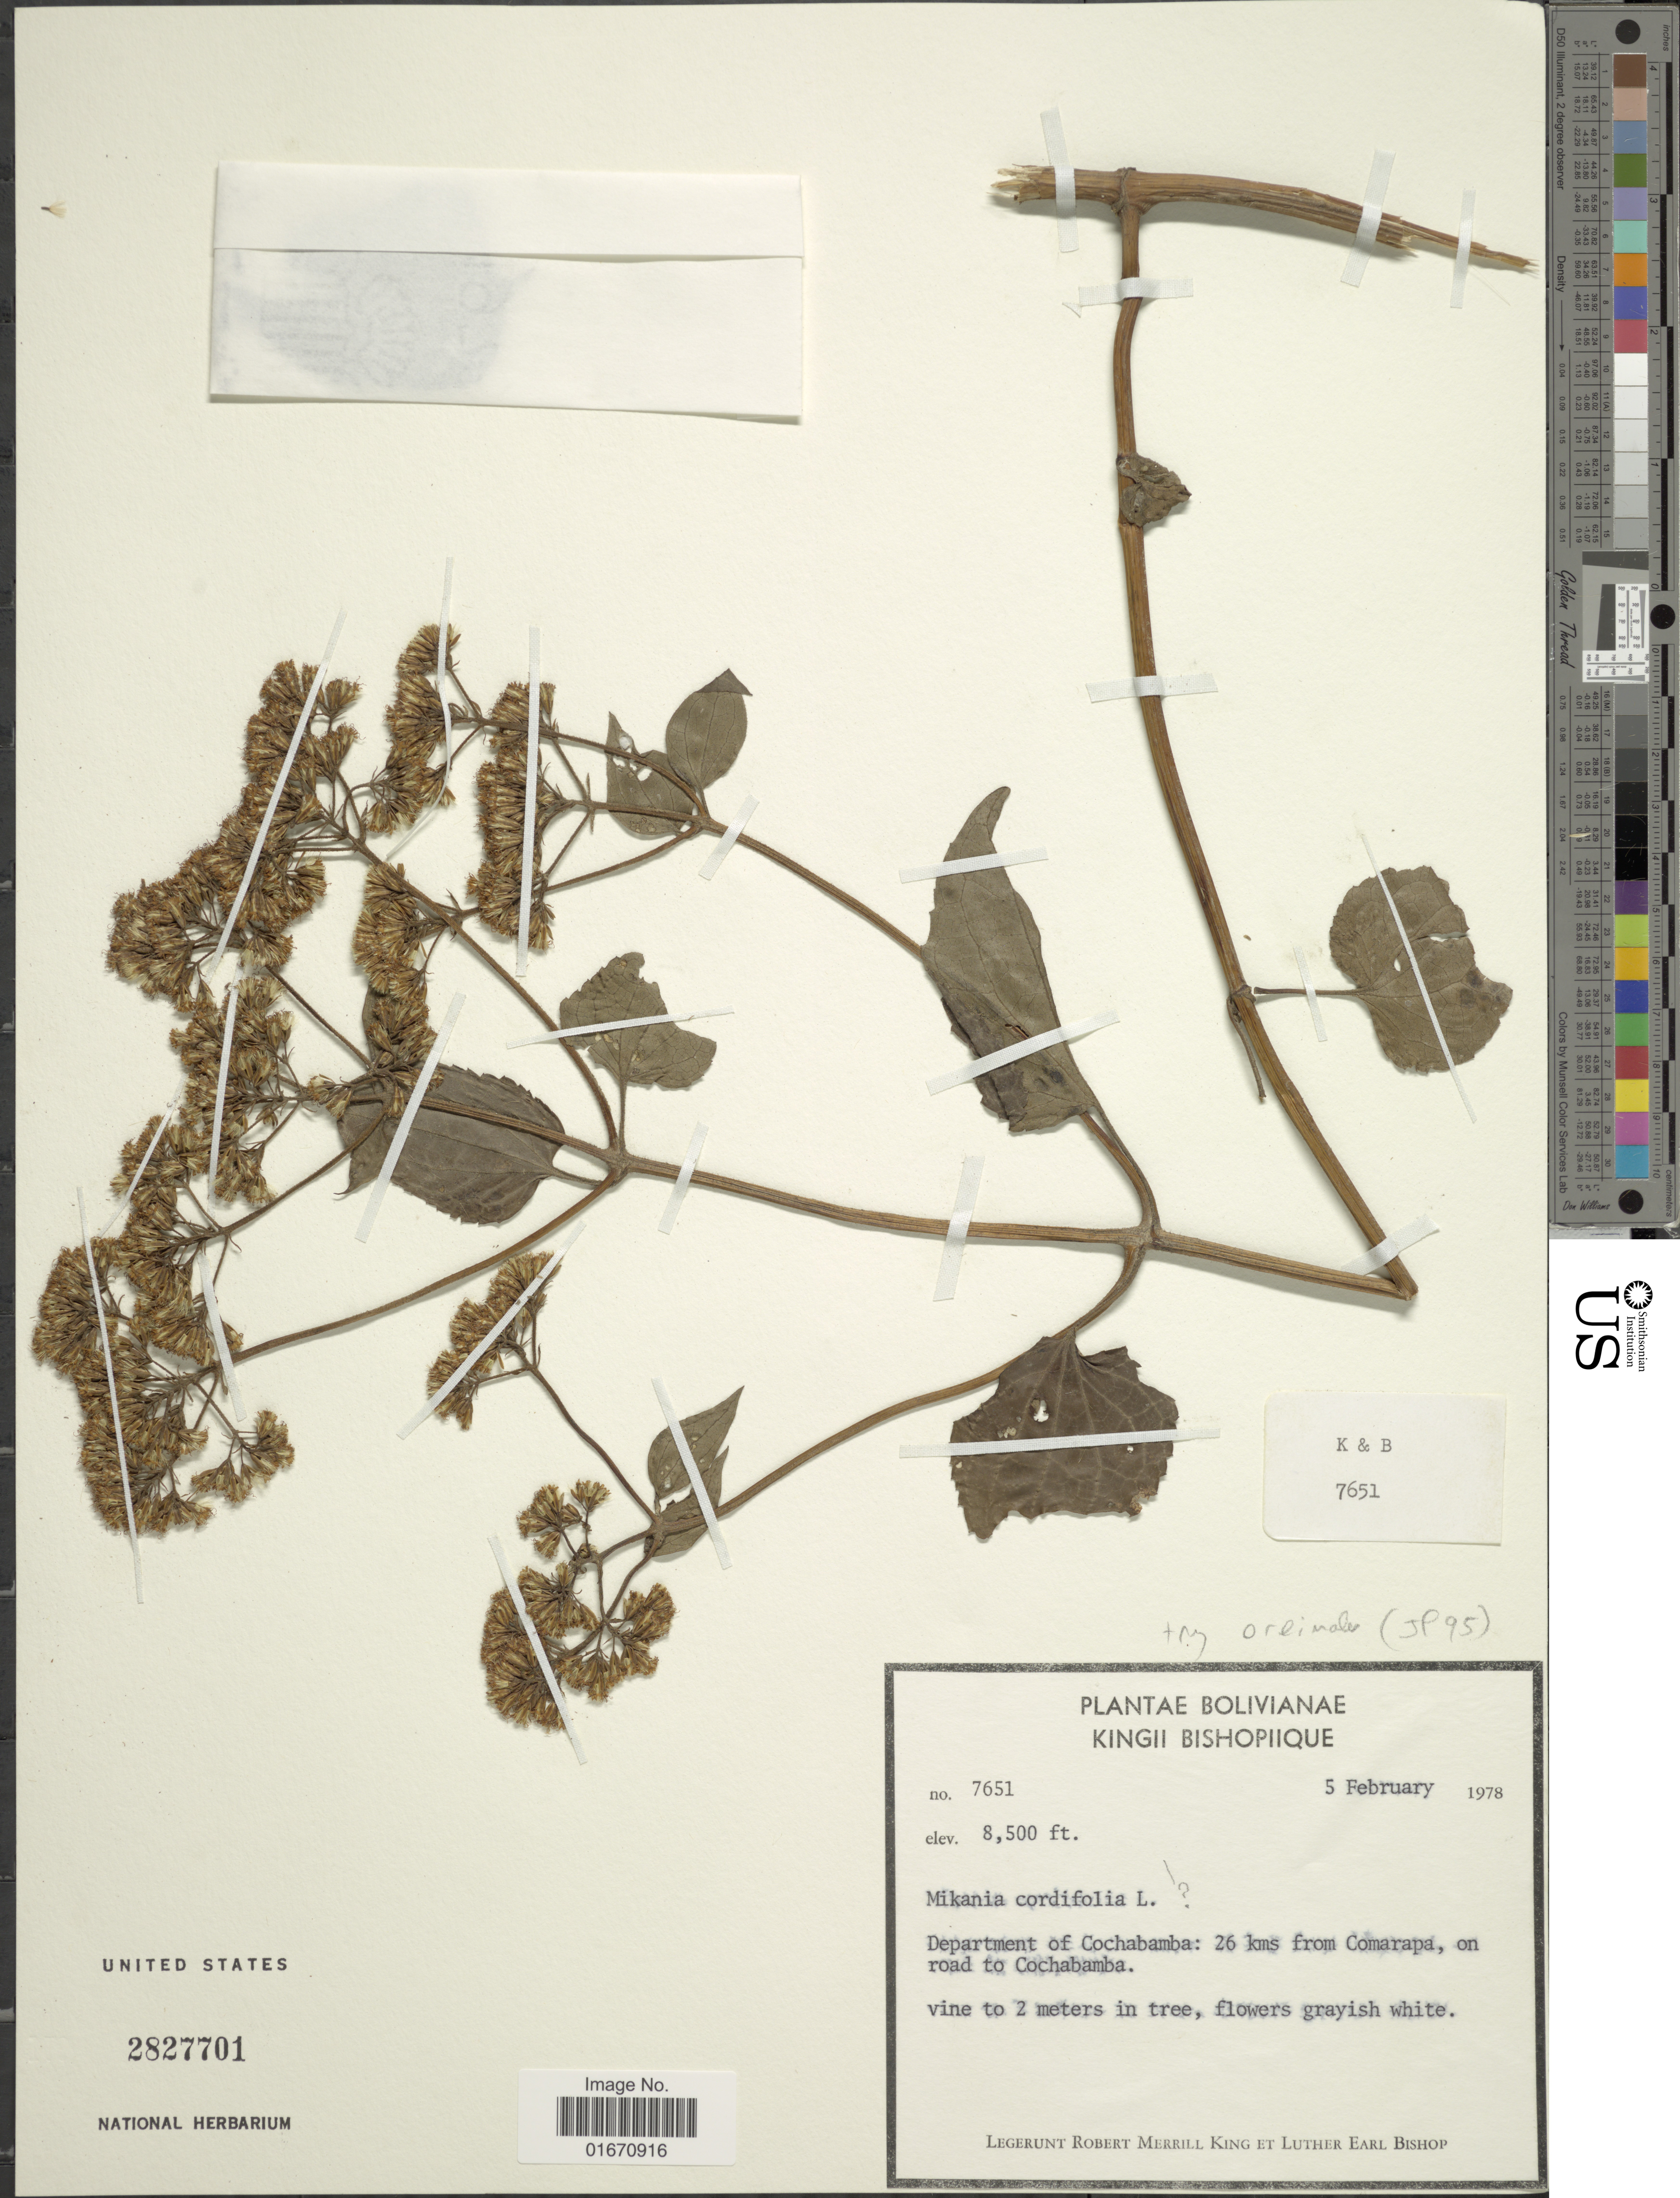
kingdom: Plantae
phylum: Tracheophyta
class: Magnoliopsida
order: Asterales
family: Asteraceae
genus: Mikania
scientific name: Mikania oreimeles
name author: B.L. Rob.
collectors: R. M. King & L. E. Bishop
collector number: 7651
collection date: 1978-02-05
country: Bolivia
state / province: Cochabamba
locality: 26 kms from Comarapa,on road to Cochabamba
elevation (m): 2591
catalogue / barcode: US 2827701